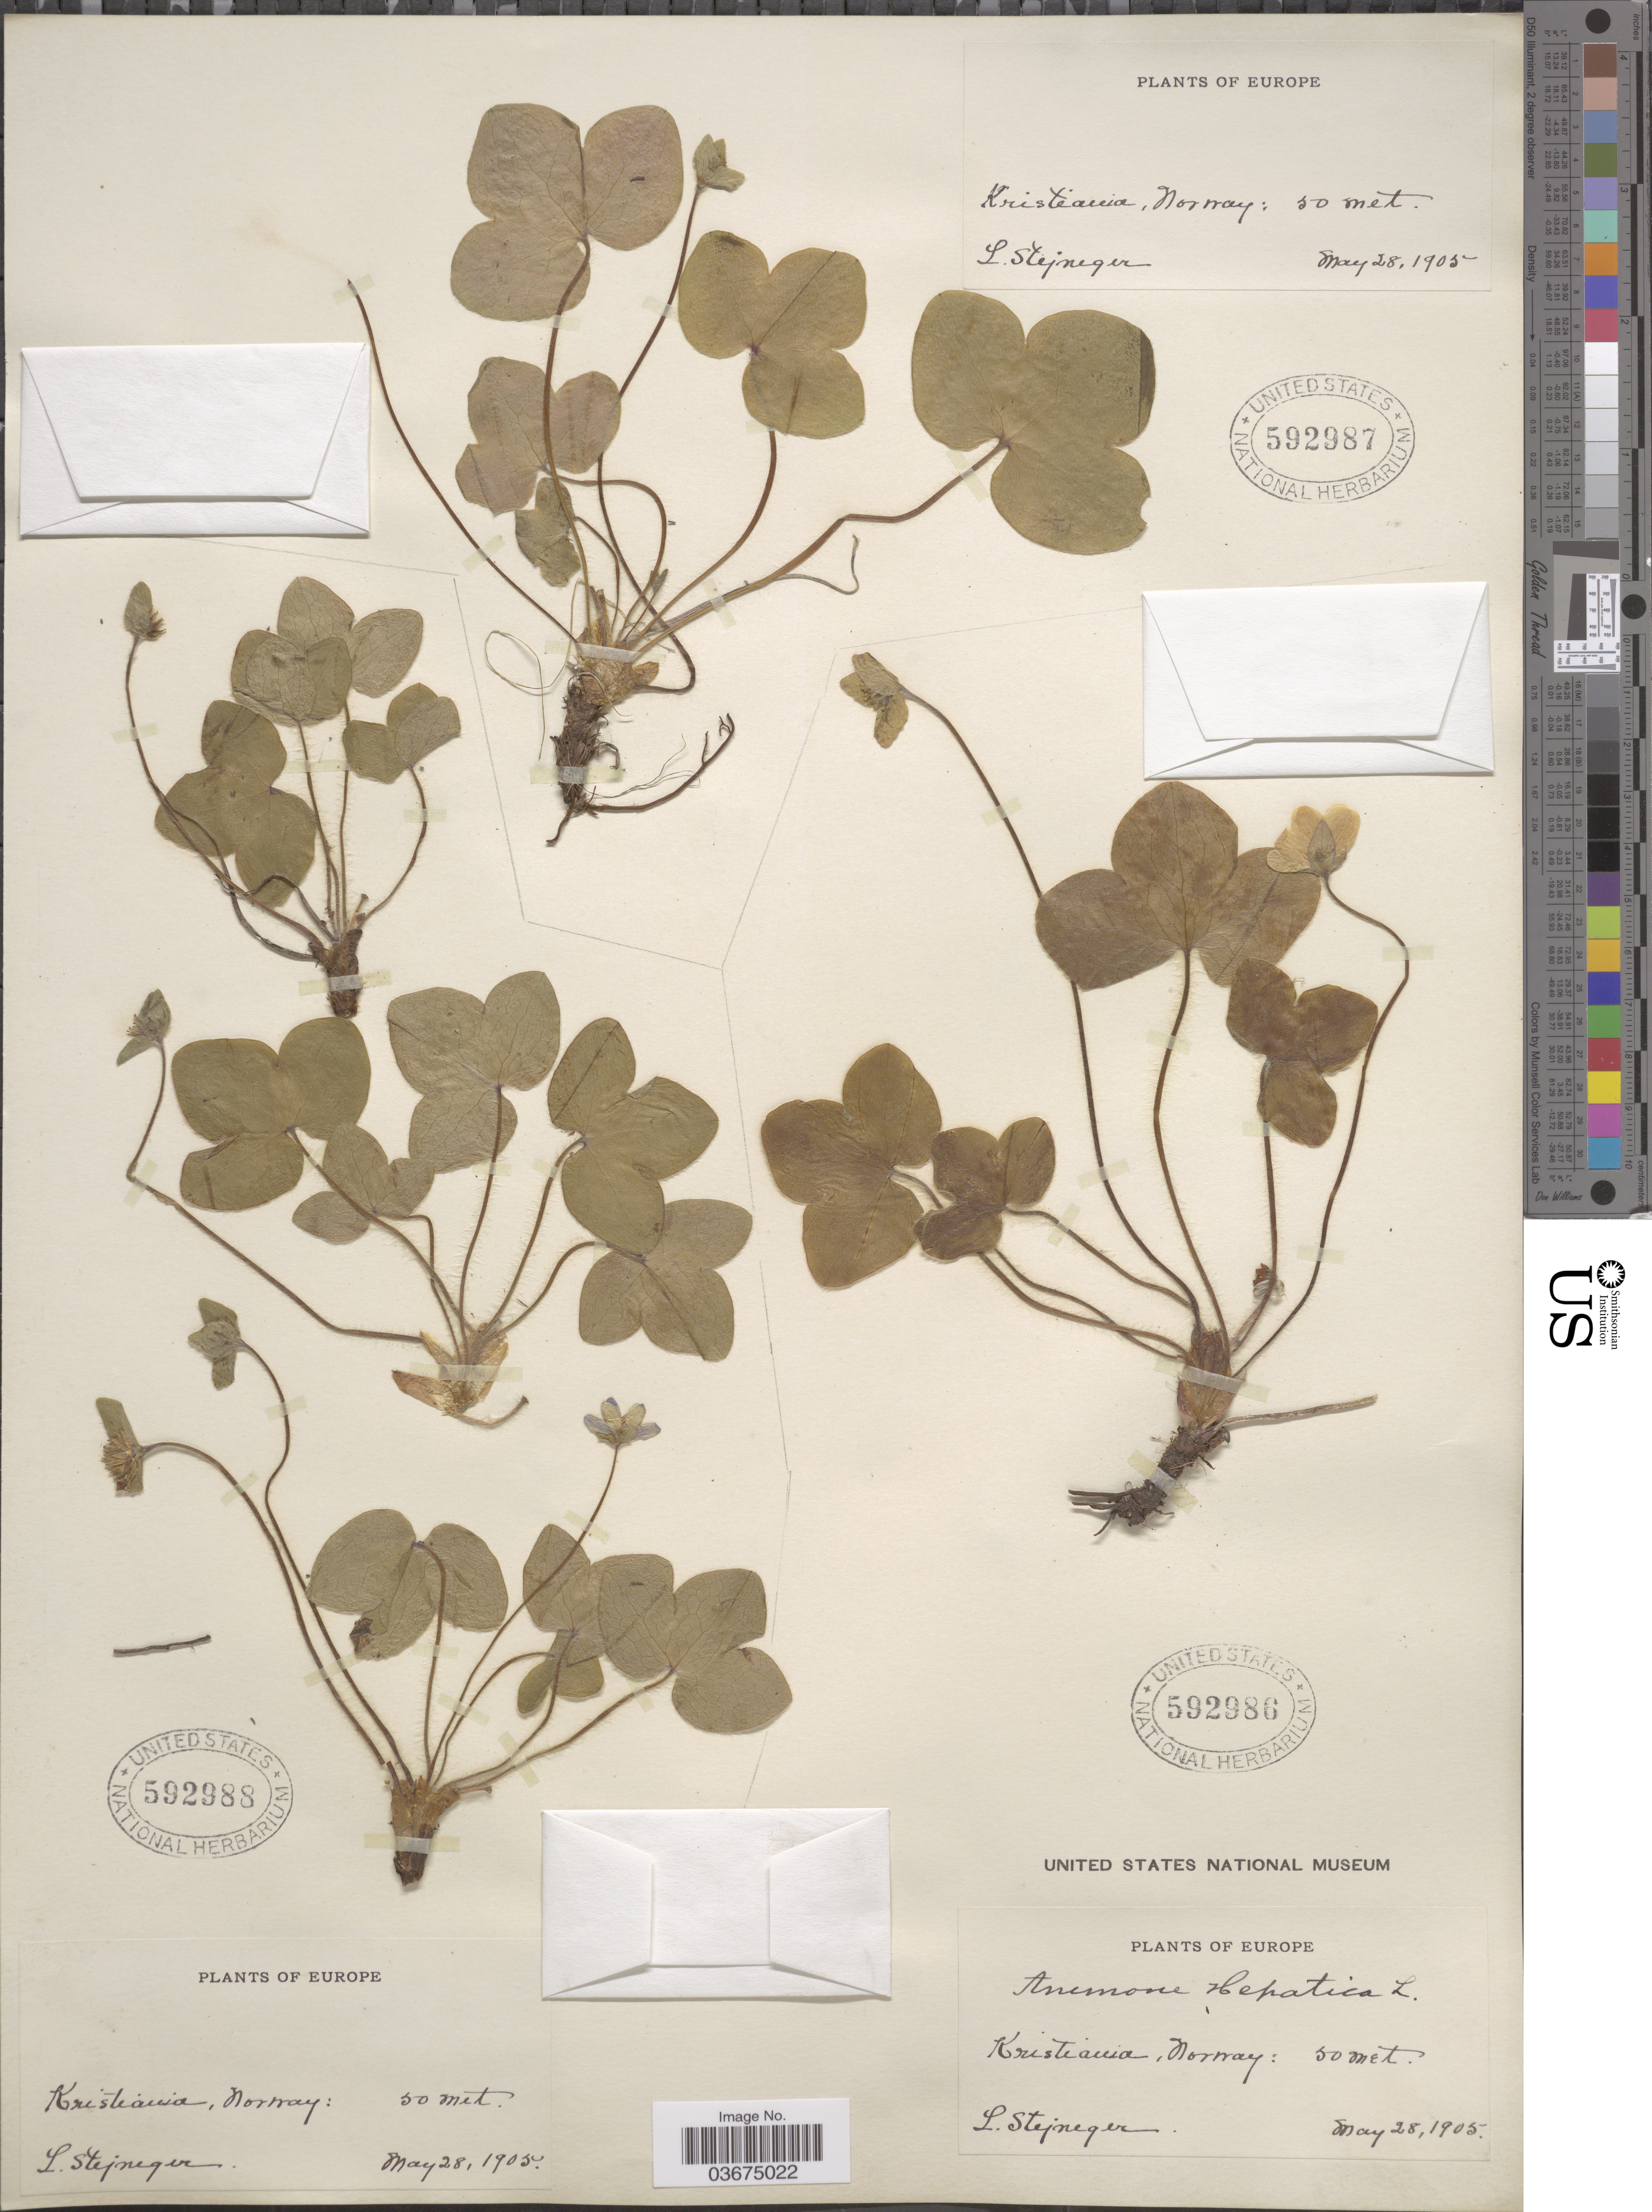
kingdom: Plantae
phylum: Tracheophyta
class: Magnoliopsida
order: Ranunculales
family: Ranunculaceae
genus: Hepatica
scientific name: Hepatica triloba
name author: Chaix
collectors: L. Stejneger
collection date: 1905-05-28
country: Norway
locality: Kristiania.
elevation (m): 50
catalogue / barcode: US 592988-2